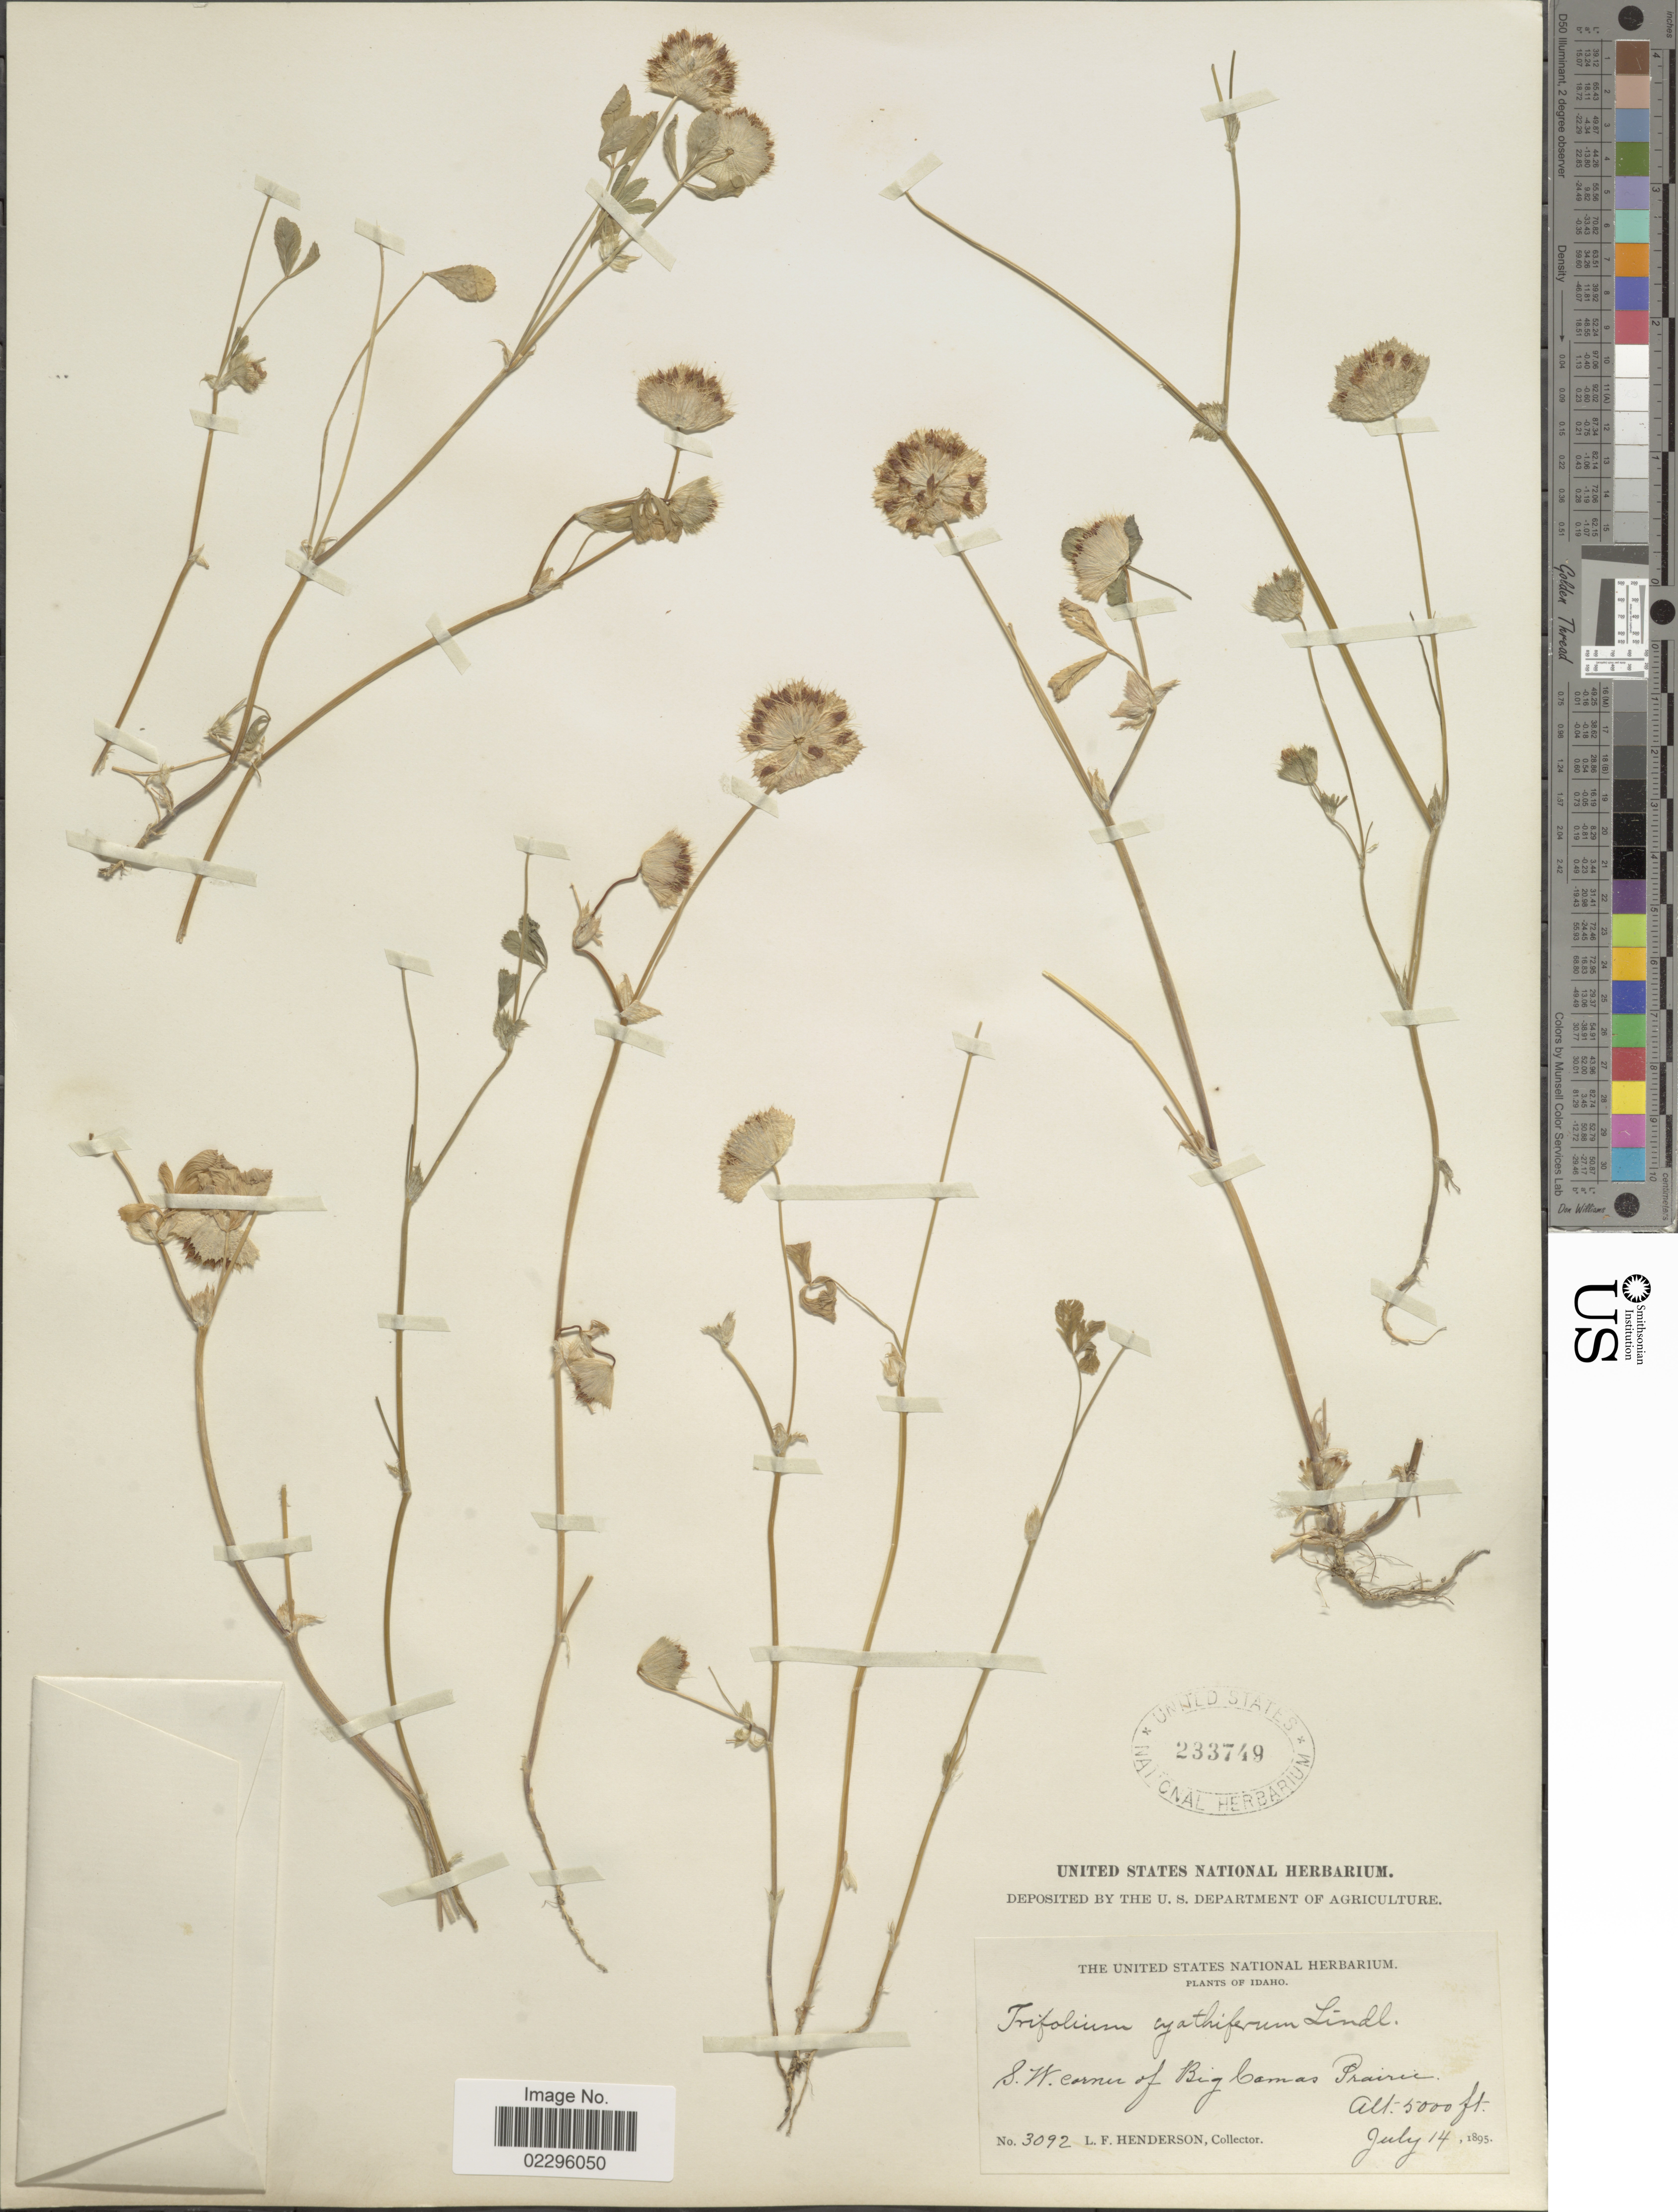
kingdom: Plantae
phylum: Tracheophyta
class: Magnoliopsida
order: Fabales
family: Fabaceae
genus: Trifolium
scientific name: Trifolium cyathiferum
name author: Lindl.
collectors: L. Henderson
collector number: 3092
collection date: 1895-07-14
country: United States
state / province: Idaho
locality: S.W. corner of Big Camas Prairie.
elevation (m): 1524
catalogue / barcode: US 233749